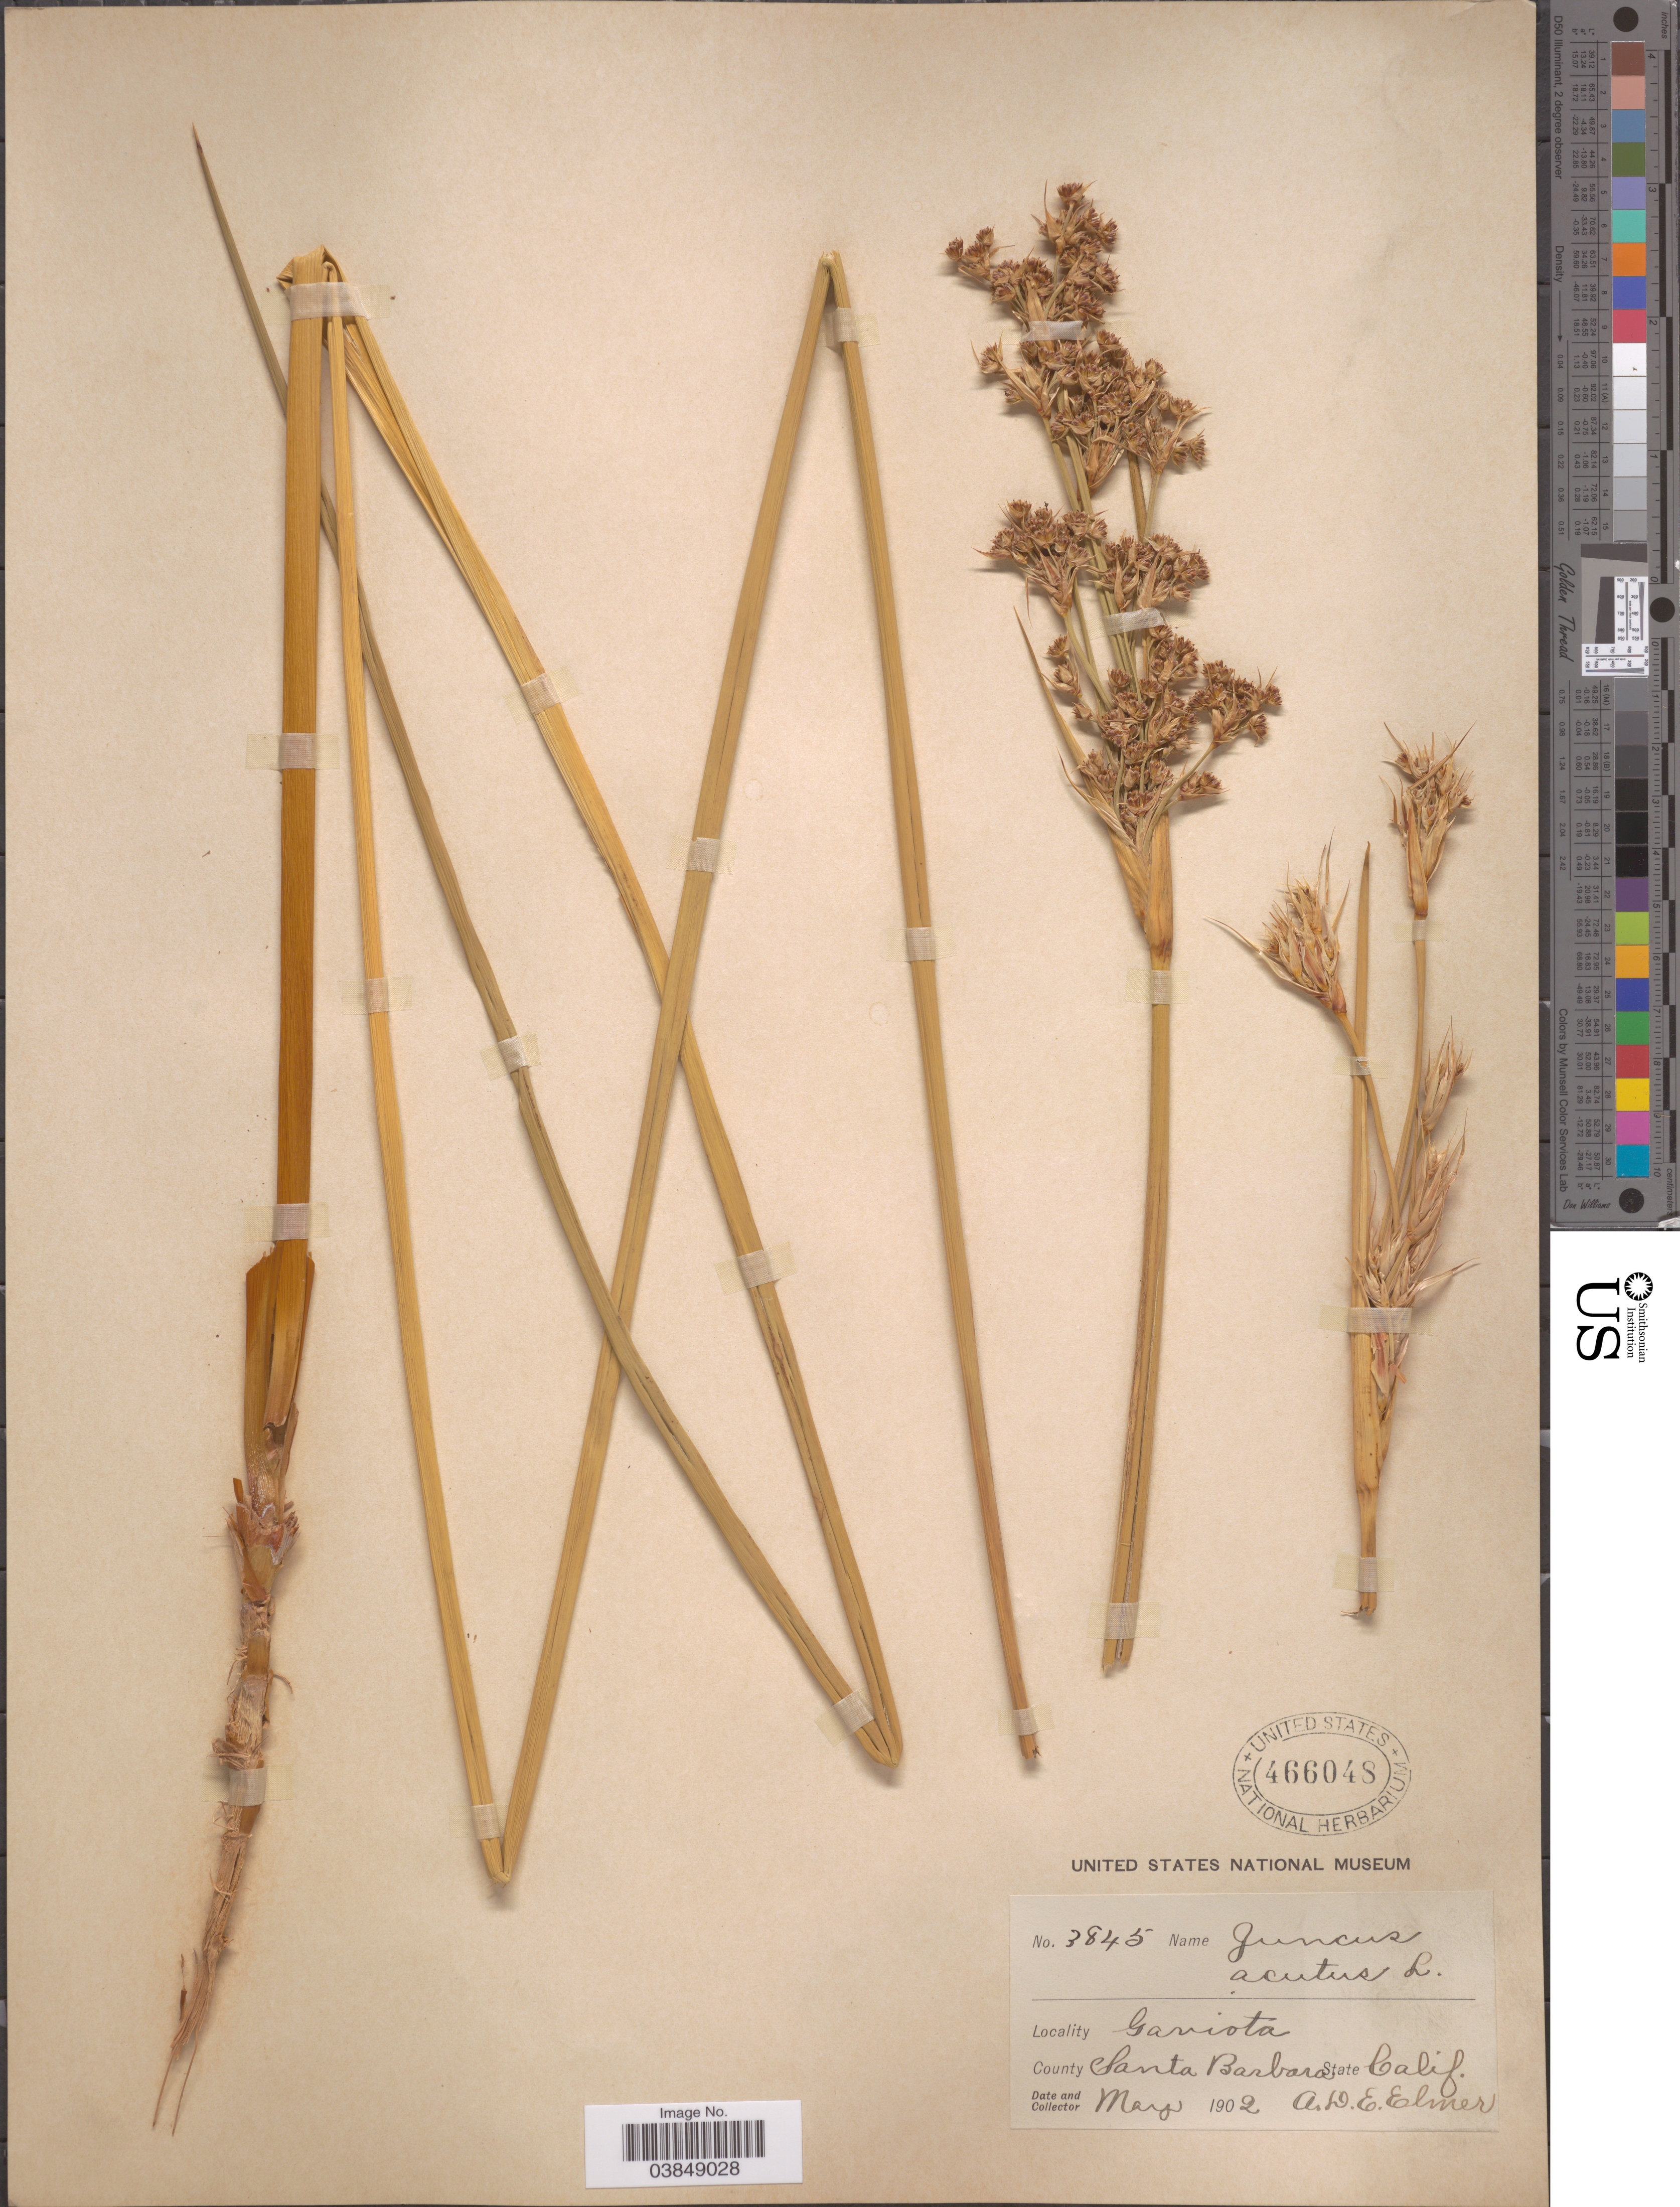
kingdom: Plantae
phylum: Tracheophyta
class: Liliopsida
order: Poales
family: Juncaceae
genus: Juncus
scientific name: Juncus acutus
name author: L.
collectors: A. D. E. Elmer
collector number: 3845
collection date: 1902-03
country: United States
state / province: California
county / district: Santa Barbara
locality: Gaviota. County Santa Barbara.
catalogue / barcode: US 466048